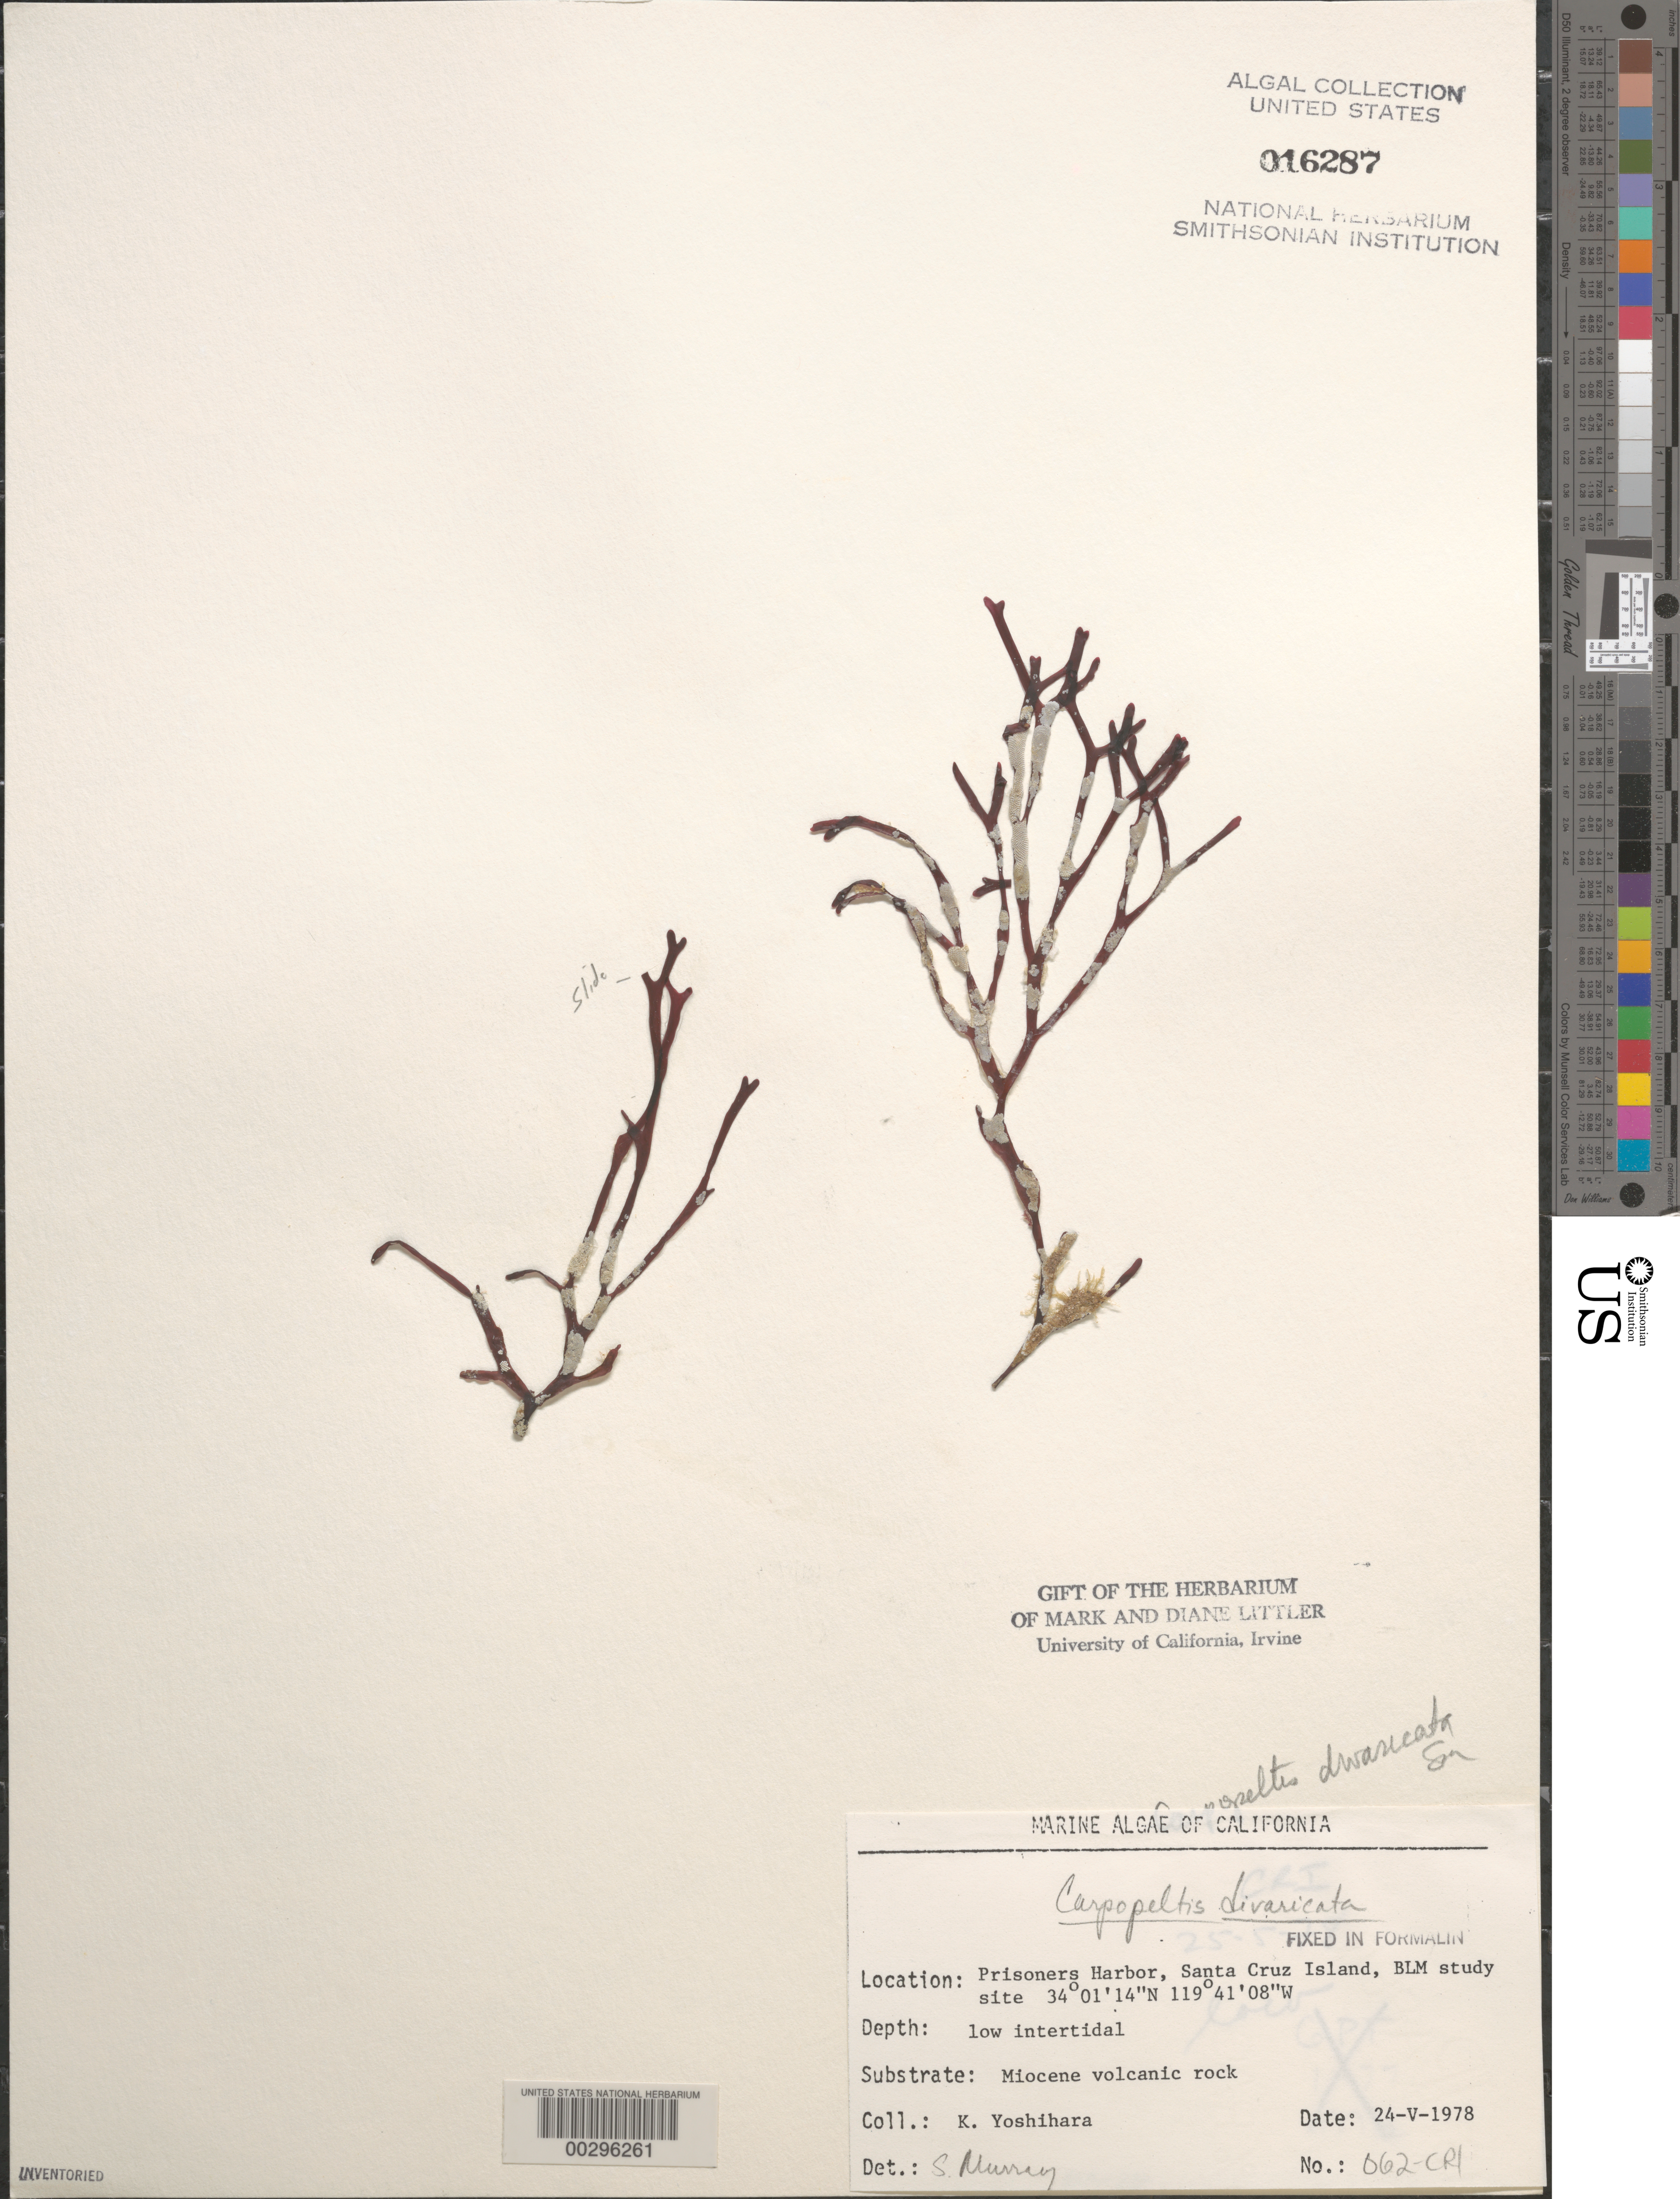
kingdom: Plantae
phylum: Rhodophyta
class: Florideophyceae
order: Halymeniales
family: Halymeniaceae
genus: Grateloupia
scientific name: Grateloupia chiangii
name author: S. Kawaguchi & H.W. Wang in H.W. Wang et al.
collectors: K. Yoshihara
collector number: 062-cri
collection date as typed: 24 May 1978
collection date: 1978-05-24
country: United States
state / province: California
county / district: Santa Barbara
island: Santa Cruz Island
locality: Prisoners Harbor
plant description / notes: BLM-SOCALBIGHT Rocky Intertidal Survey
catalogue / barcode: US 16287